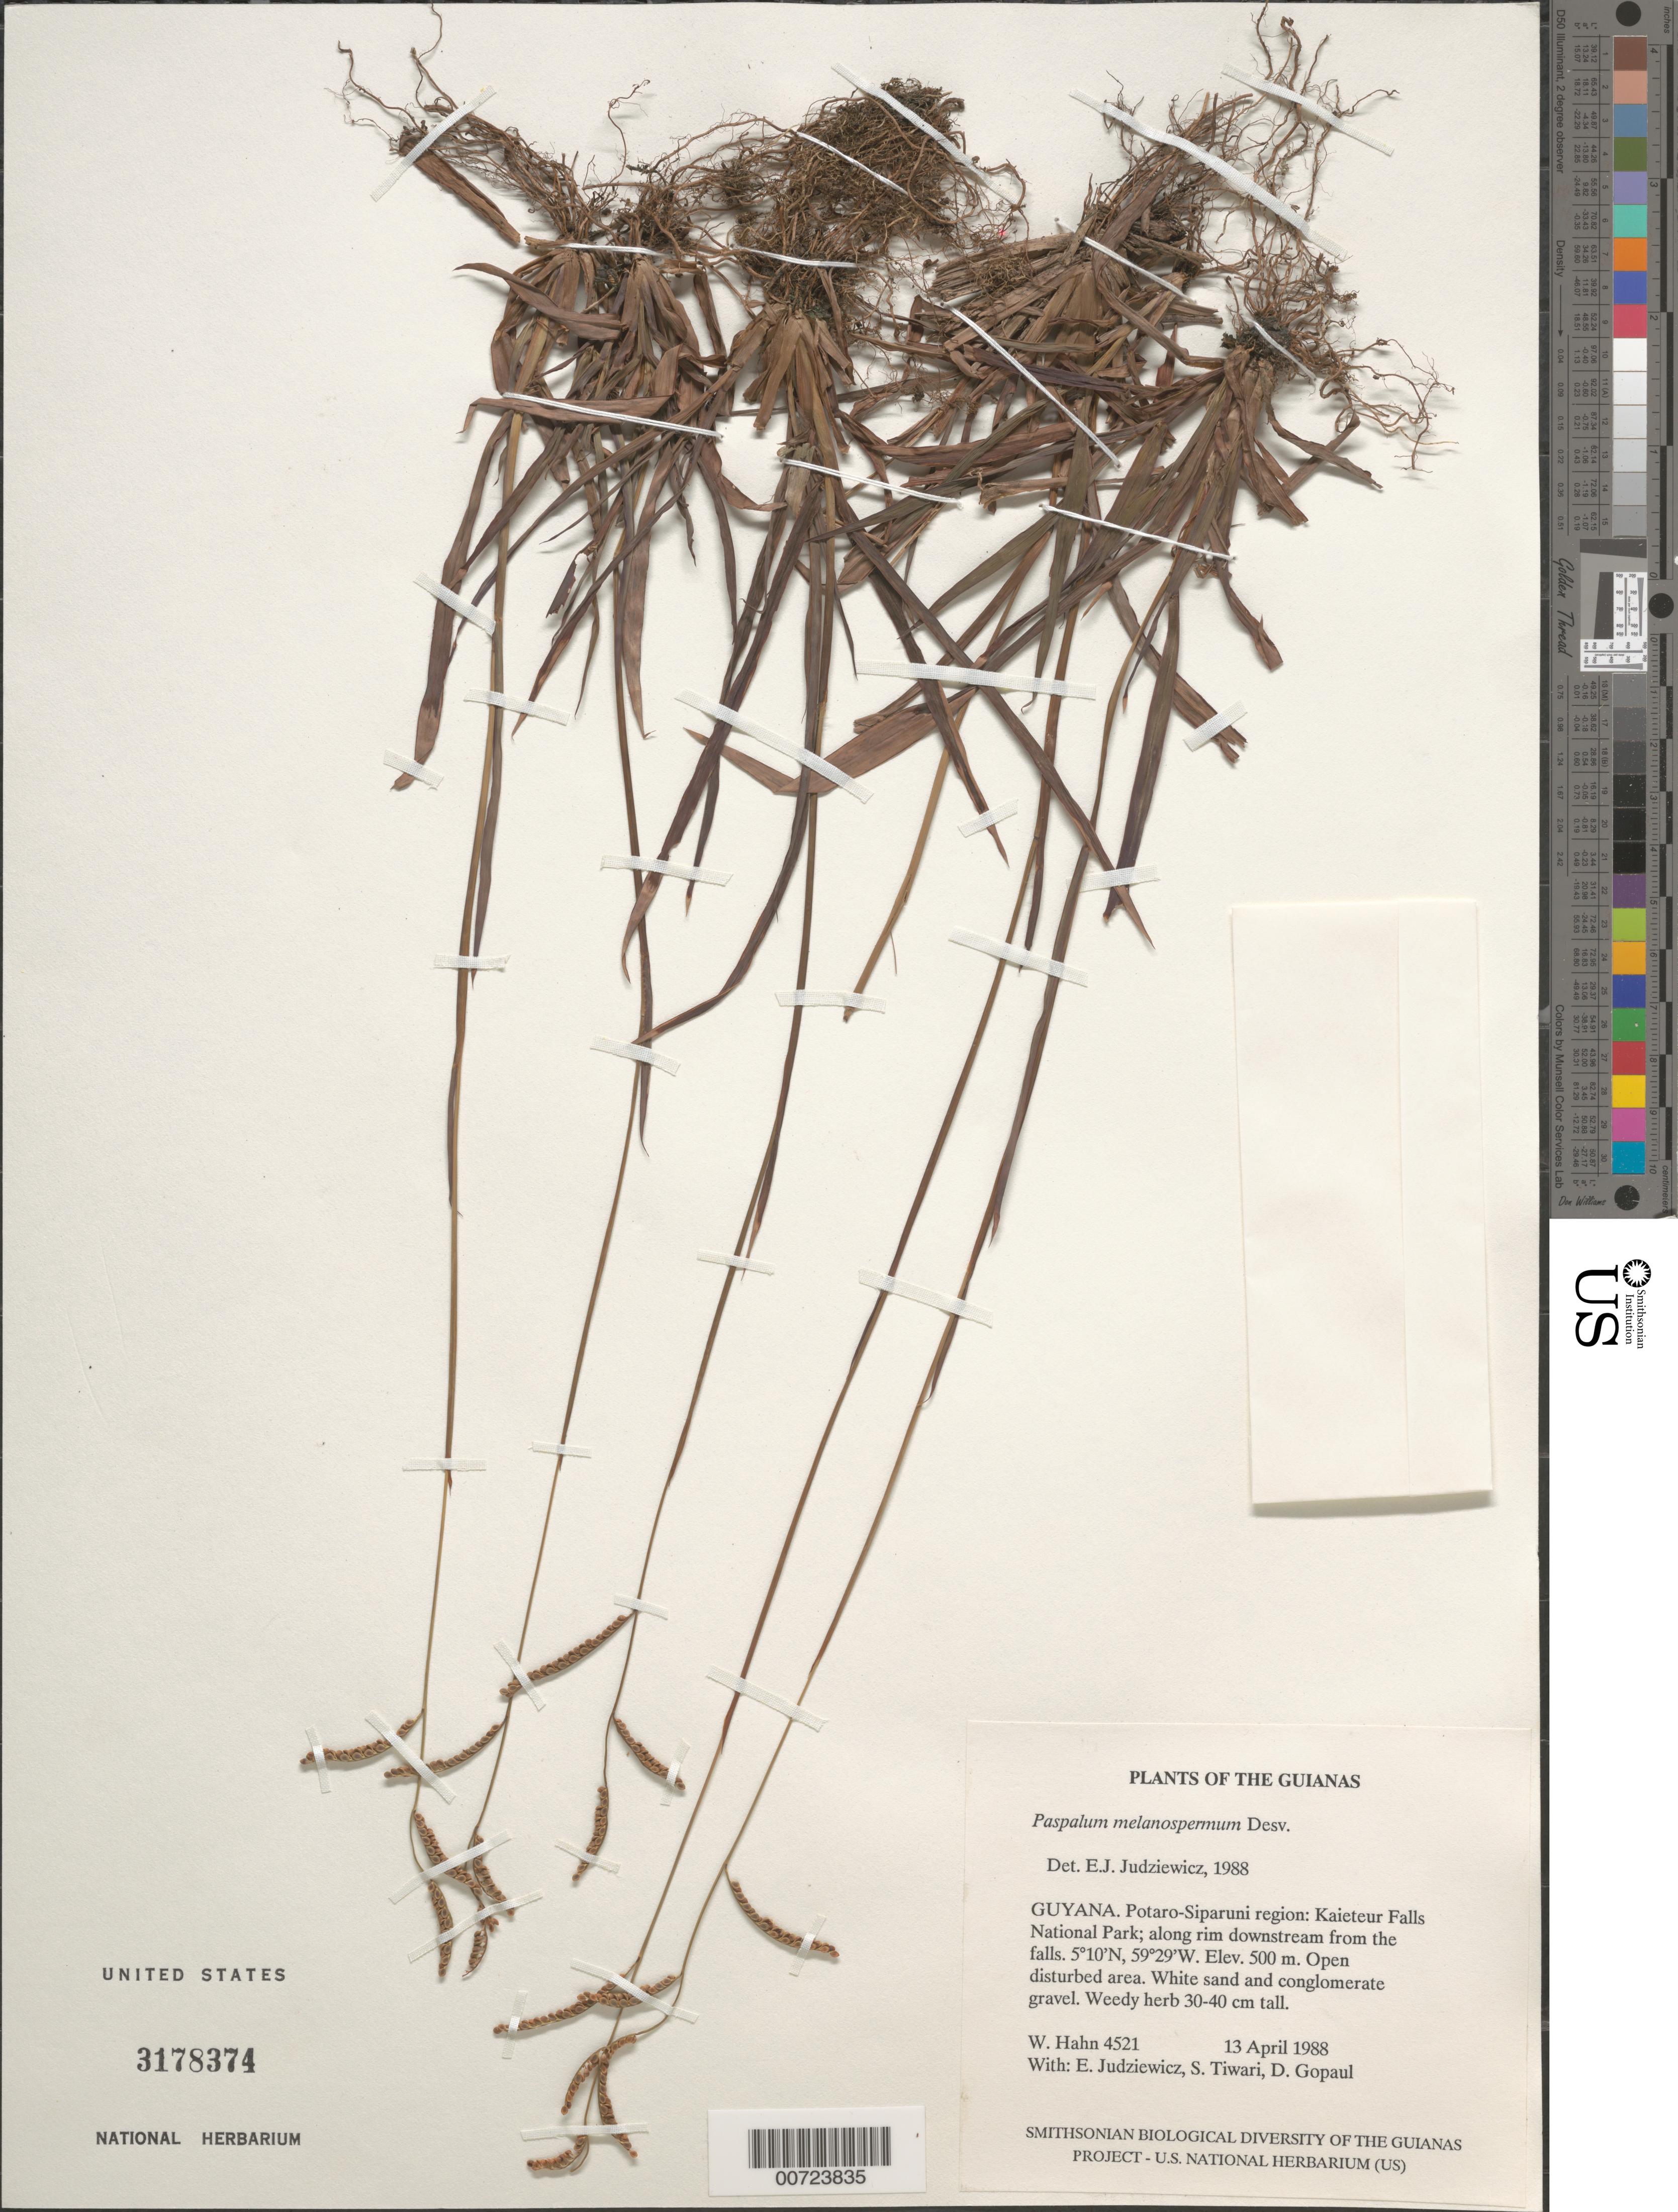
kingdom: Plantae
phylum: Tracheophyta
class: Liliopsida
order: Poales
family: Poaceae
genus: Paspalum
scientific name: Paspalum melanospermum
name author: Desv. ex Poir.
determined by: Judziewicz, E. J.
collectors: W. Hahn, E. J. Judziewicz, S. Tiwari & D. Gopaul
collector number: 4521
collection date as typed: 13 April 1988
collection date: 1988-04-13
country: Guyana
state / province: Potaro-Siparuni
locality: Kaieteur Falls National Park; along rim downstream from the falls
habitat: Open disturbed area. White sand and conglomerate gravel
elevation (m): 500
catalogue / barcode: US 3178374